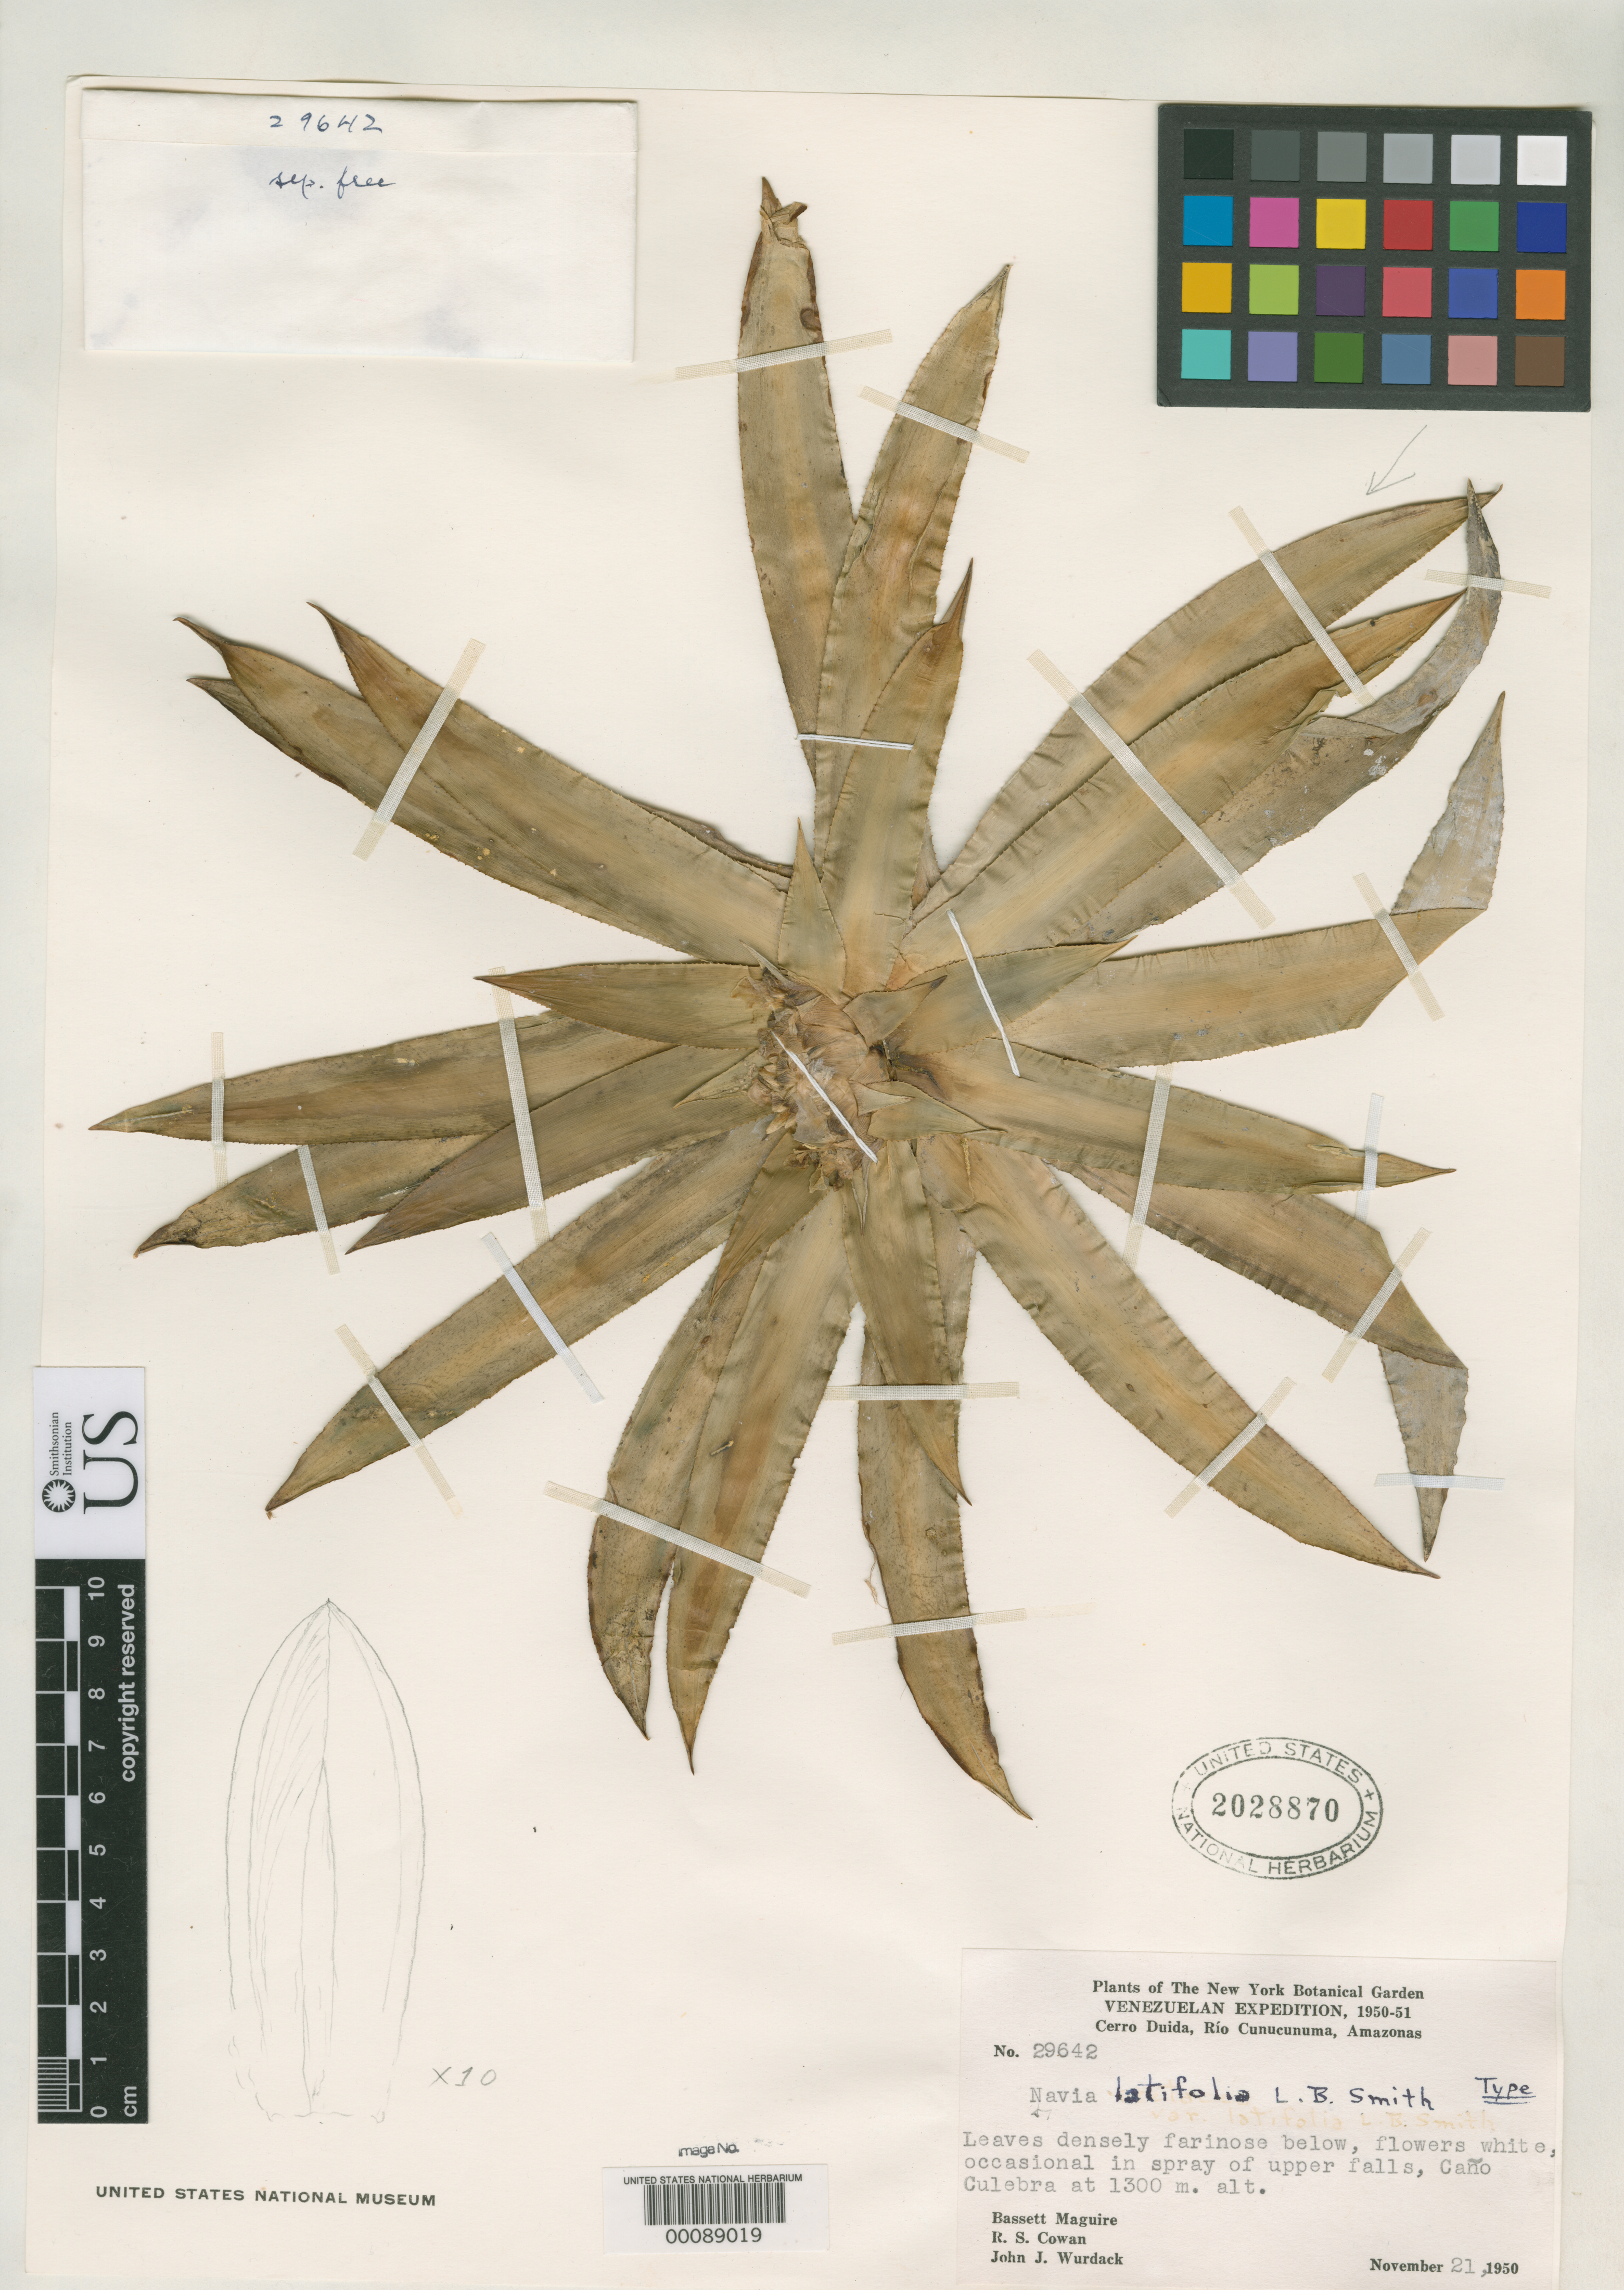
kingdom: Plantae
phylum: Tracheophyta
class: Liliopsida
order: Poales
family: Bromeliaceae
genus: Navia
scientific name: Navia latifolia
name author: L.B. Sm.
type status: Holotype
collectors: B. Maguire, R. S. Cowan & J. J. Wurdack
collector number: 29642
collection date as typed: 21 Nov 1950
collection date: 1950-11-21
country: Venezuela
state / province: Amazonas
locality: Cerro Duida, Rio Cunucunuma, Cano Culebra.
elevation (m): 1300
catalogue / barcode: US 2028870